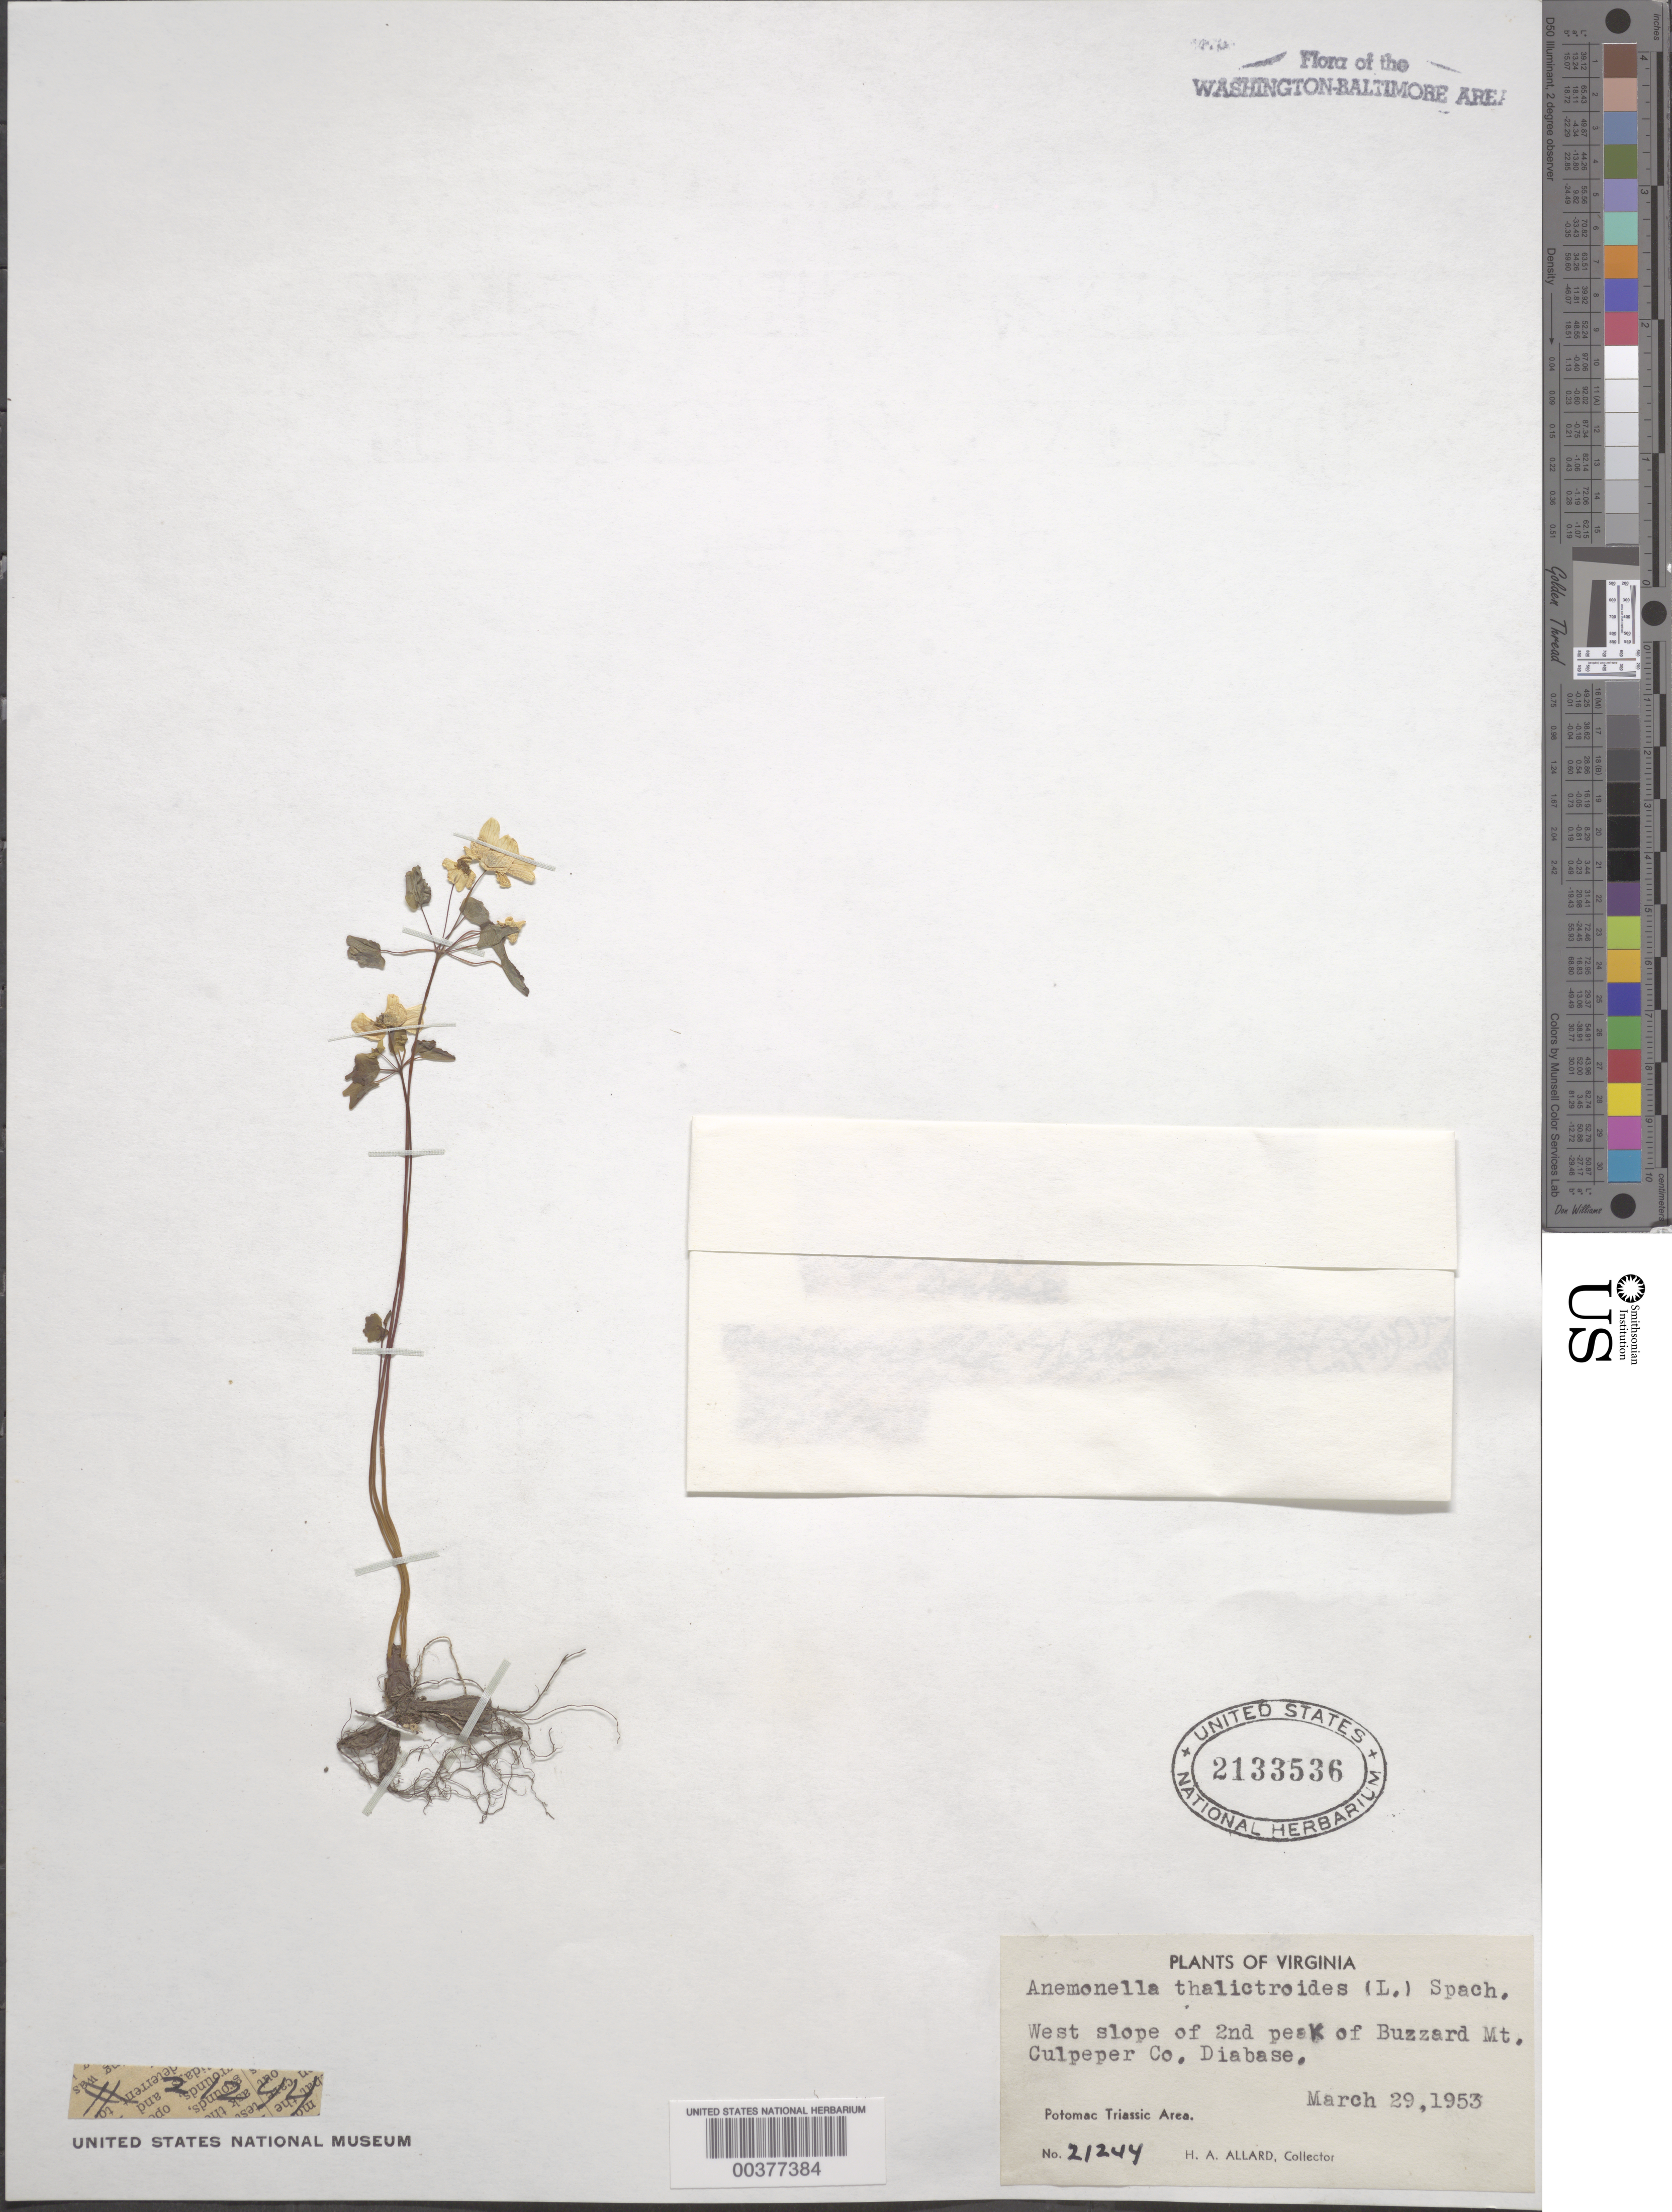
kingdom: Plantae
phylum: Tracheophyta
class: Magnoliopsida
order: Ranunculales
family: Ranunculaceae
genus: Thalictrum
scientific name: Thalictrum thalictroides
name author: (L.) A.J. Eames & B. Boivin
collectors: H. A. Allard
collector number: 21244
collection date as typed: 29 Mar 1953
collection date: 1953-03-29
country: United States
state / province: Virginia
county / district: Culpeper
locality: Buzzard Mountain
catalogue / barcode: US 2133536